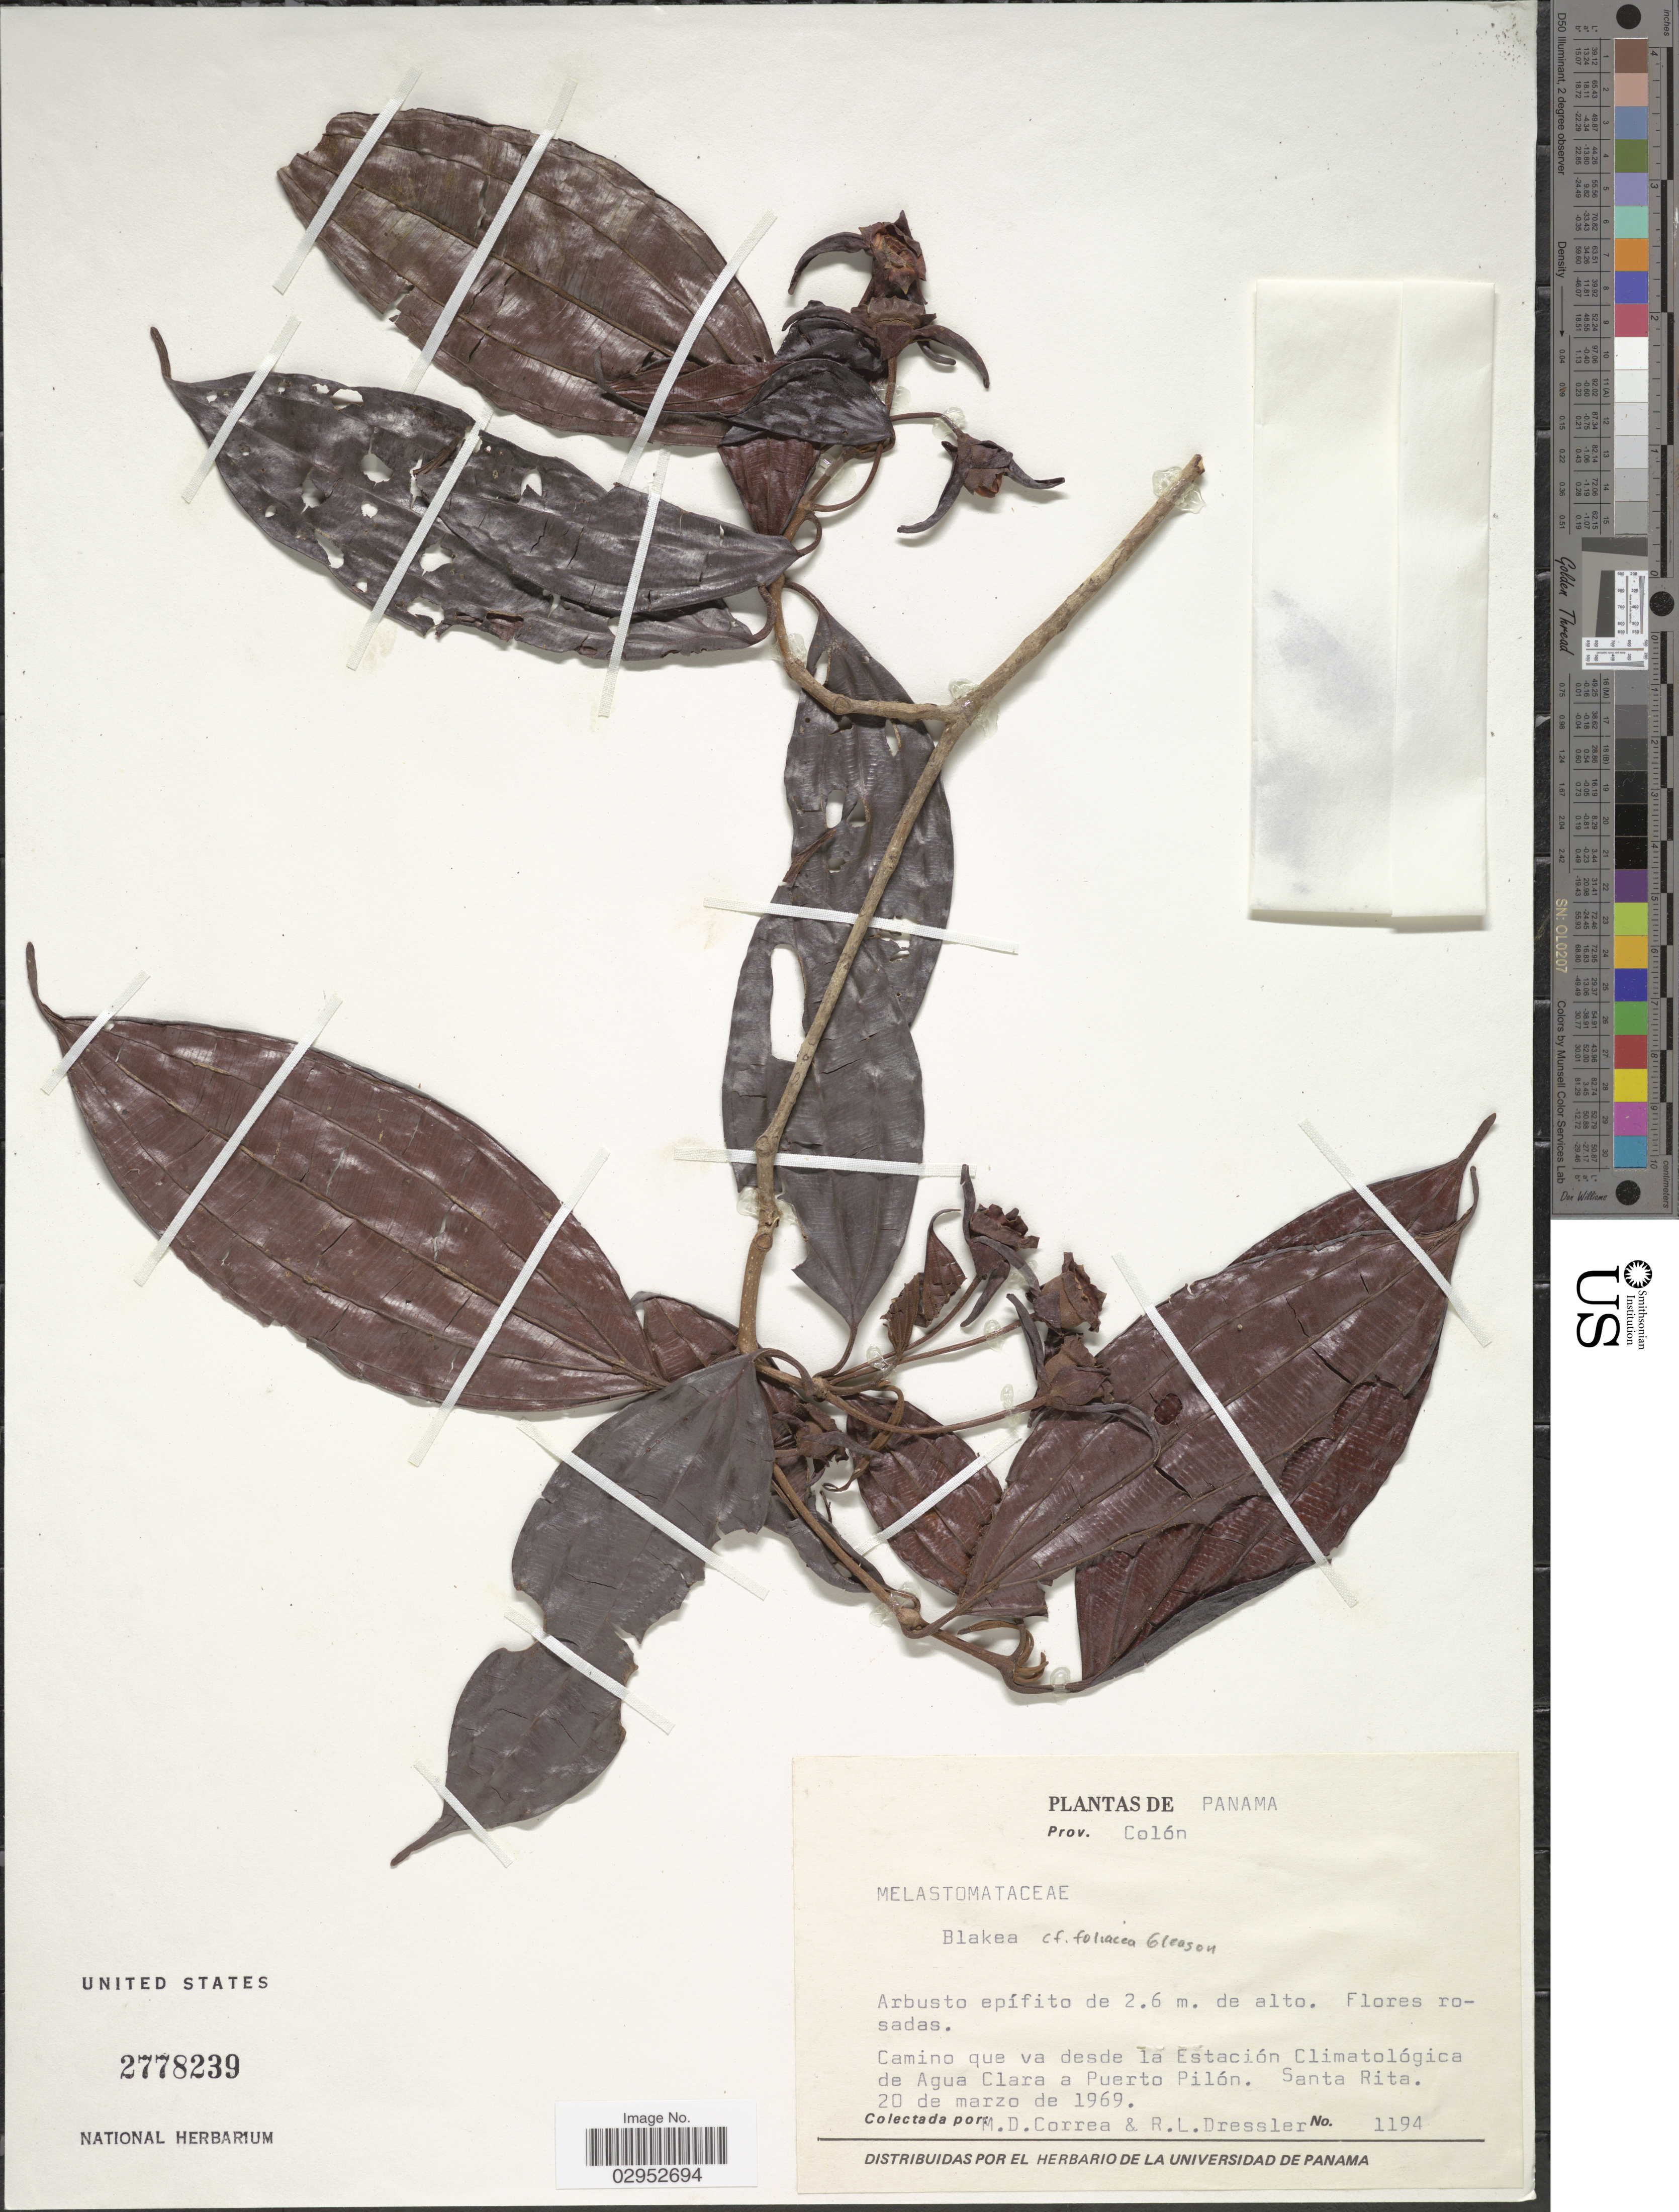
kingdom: Plantae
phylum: Tracheophyta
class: Magnoliopsida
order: Myrtales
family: Melastomataceae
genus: Blakea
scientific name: Blakea foliacea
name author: Gleason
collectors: M. D. Corrêa-A. & R. Dressler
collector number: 1194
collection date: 1969-03-20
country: Panama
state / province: Colón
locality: Prov. Colón. Camino que va desde la Estación Climatológica de Agua Clara a Puerto Pilón. Santa Rita.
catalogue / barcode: US 2778239